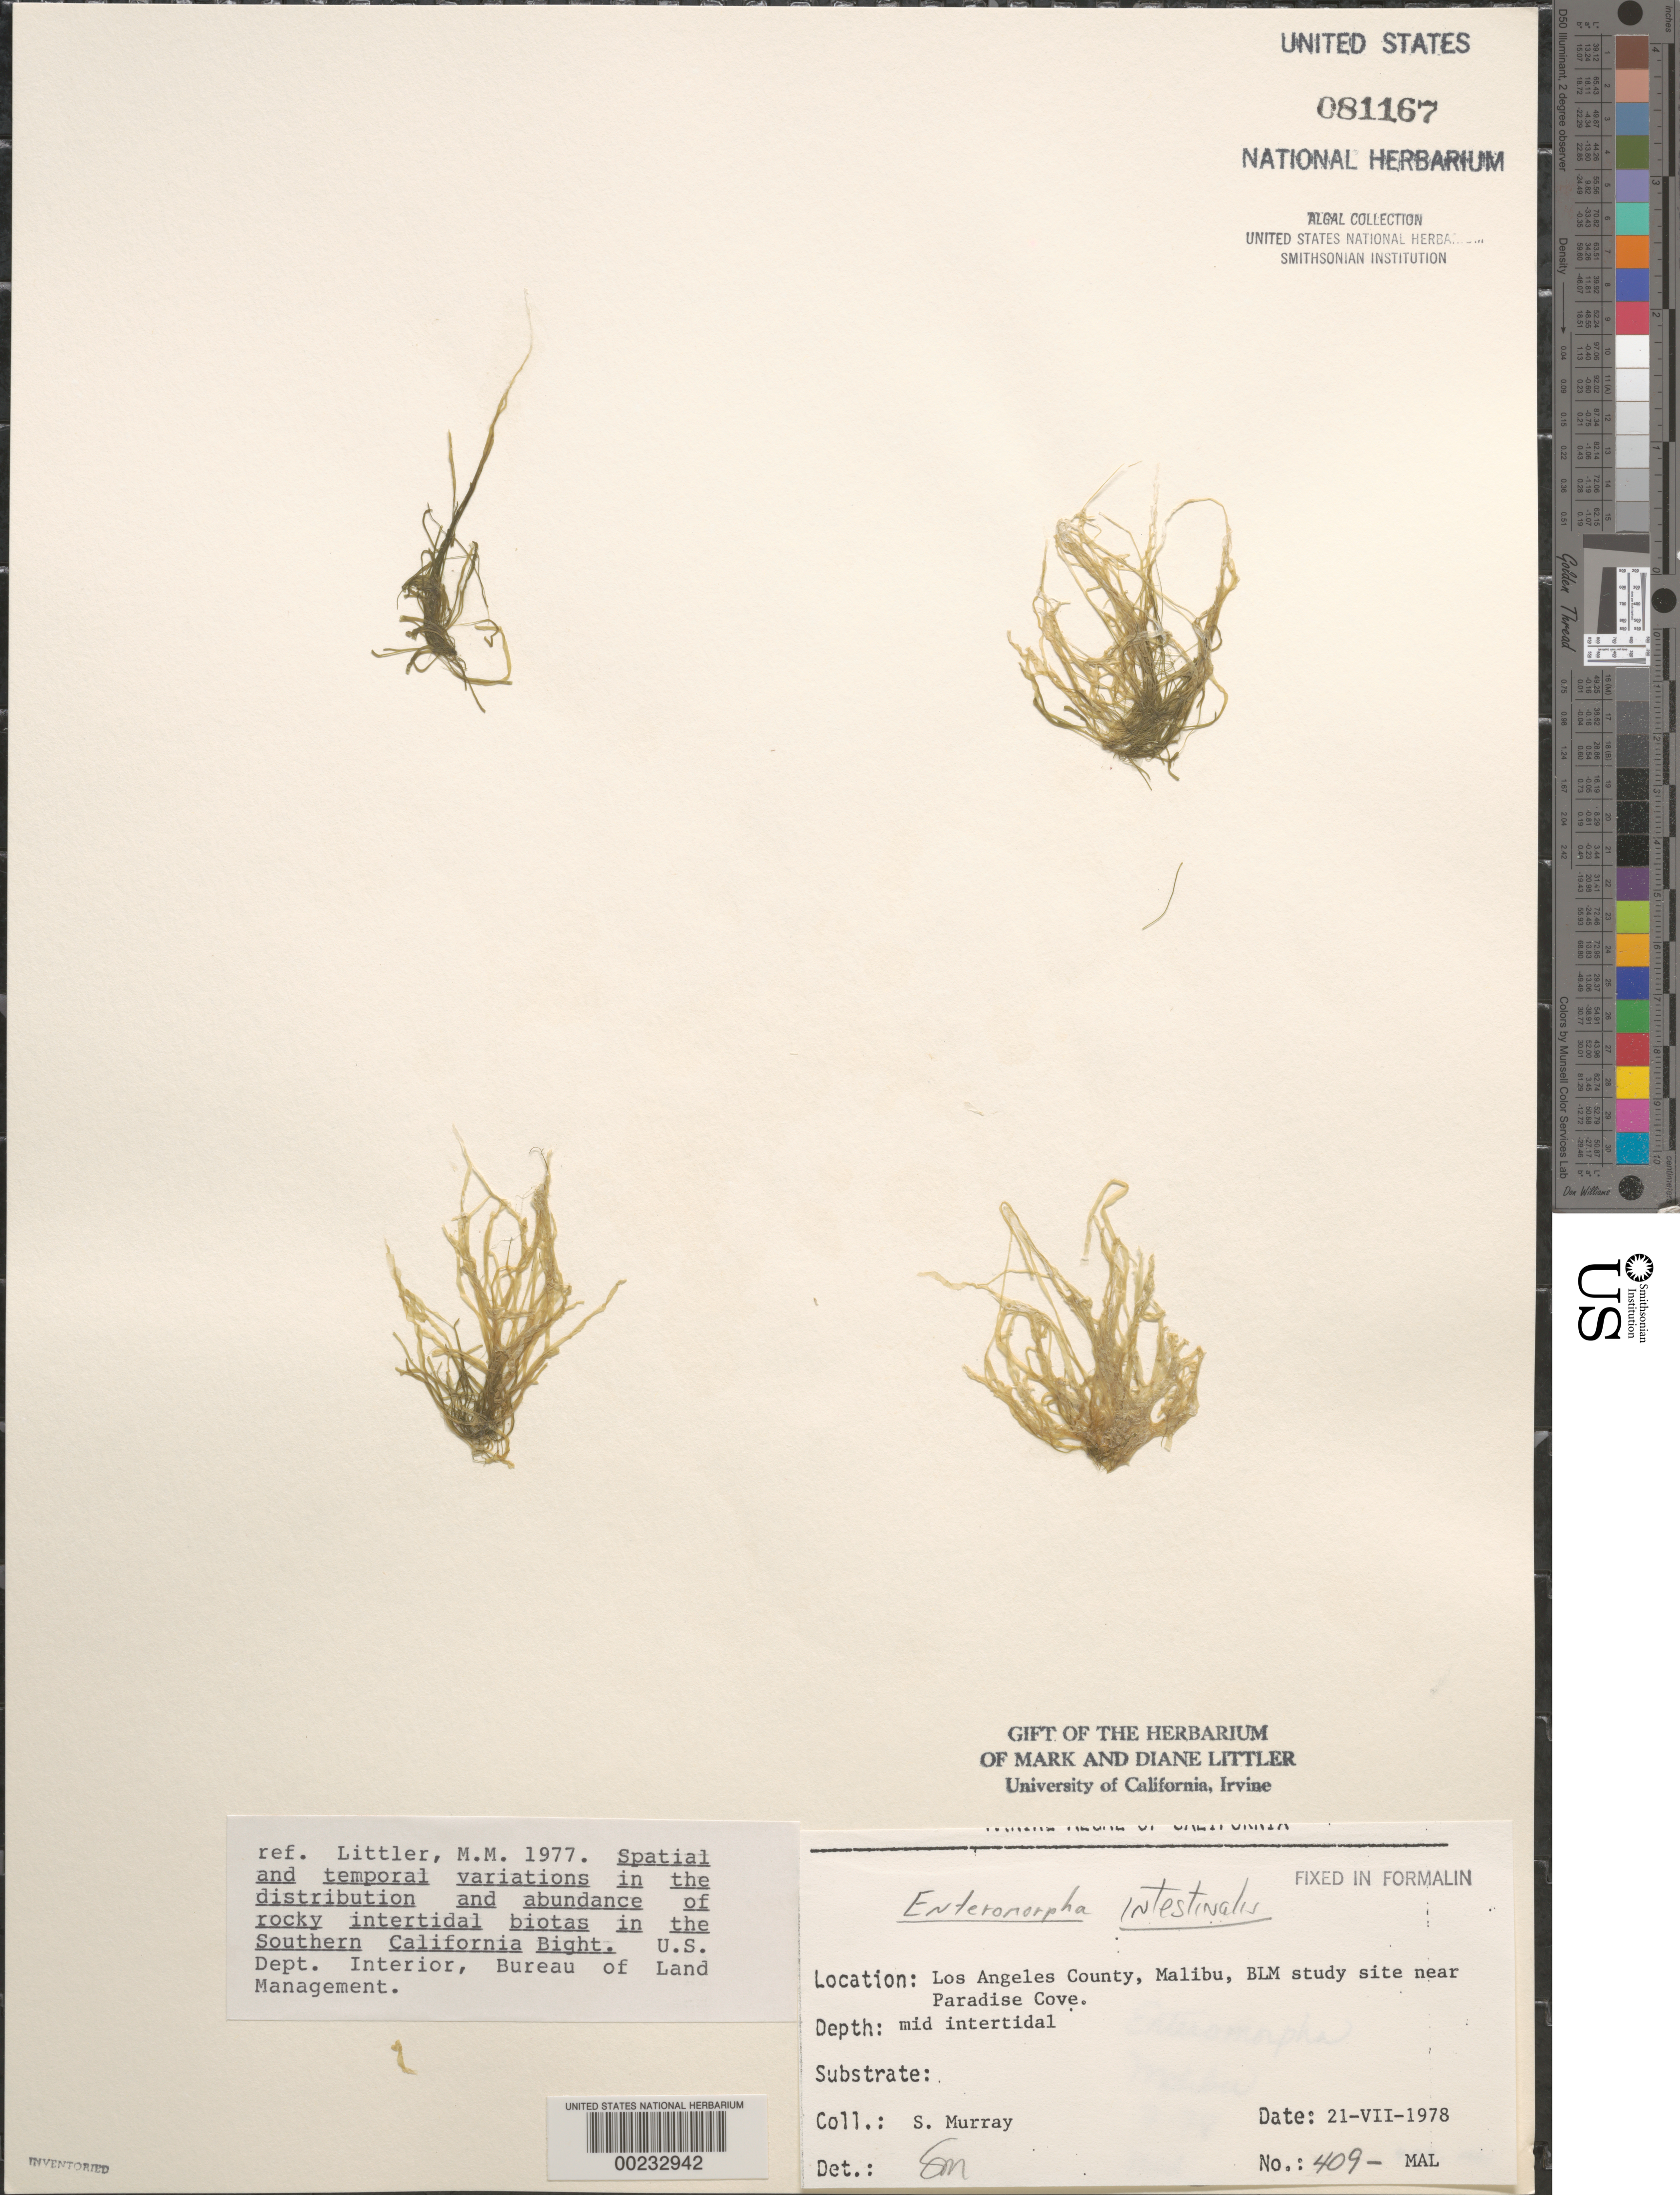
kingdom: Plantae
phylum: Chlorophyta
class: Ulvophyceae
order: Ulvales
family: Ulvaceae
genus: Ulva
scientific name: Ulva intestinalis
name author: L.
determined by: Algae name updating Project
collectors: S. N. Murray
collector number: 409-mal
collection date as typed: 21 Jul 1978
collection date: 1978-07-21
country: United States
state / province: California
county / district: Los Angeles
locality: Malibu, near Paradise Cove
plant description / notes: BLM-SOCALBIGHT Rocky Intertidal Survey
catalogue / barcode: US 81167